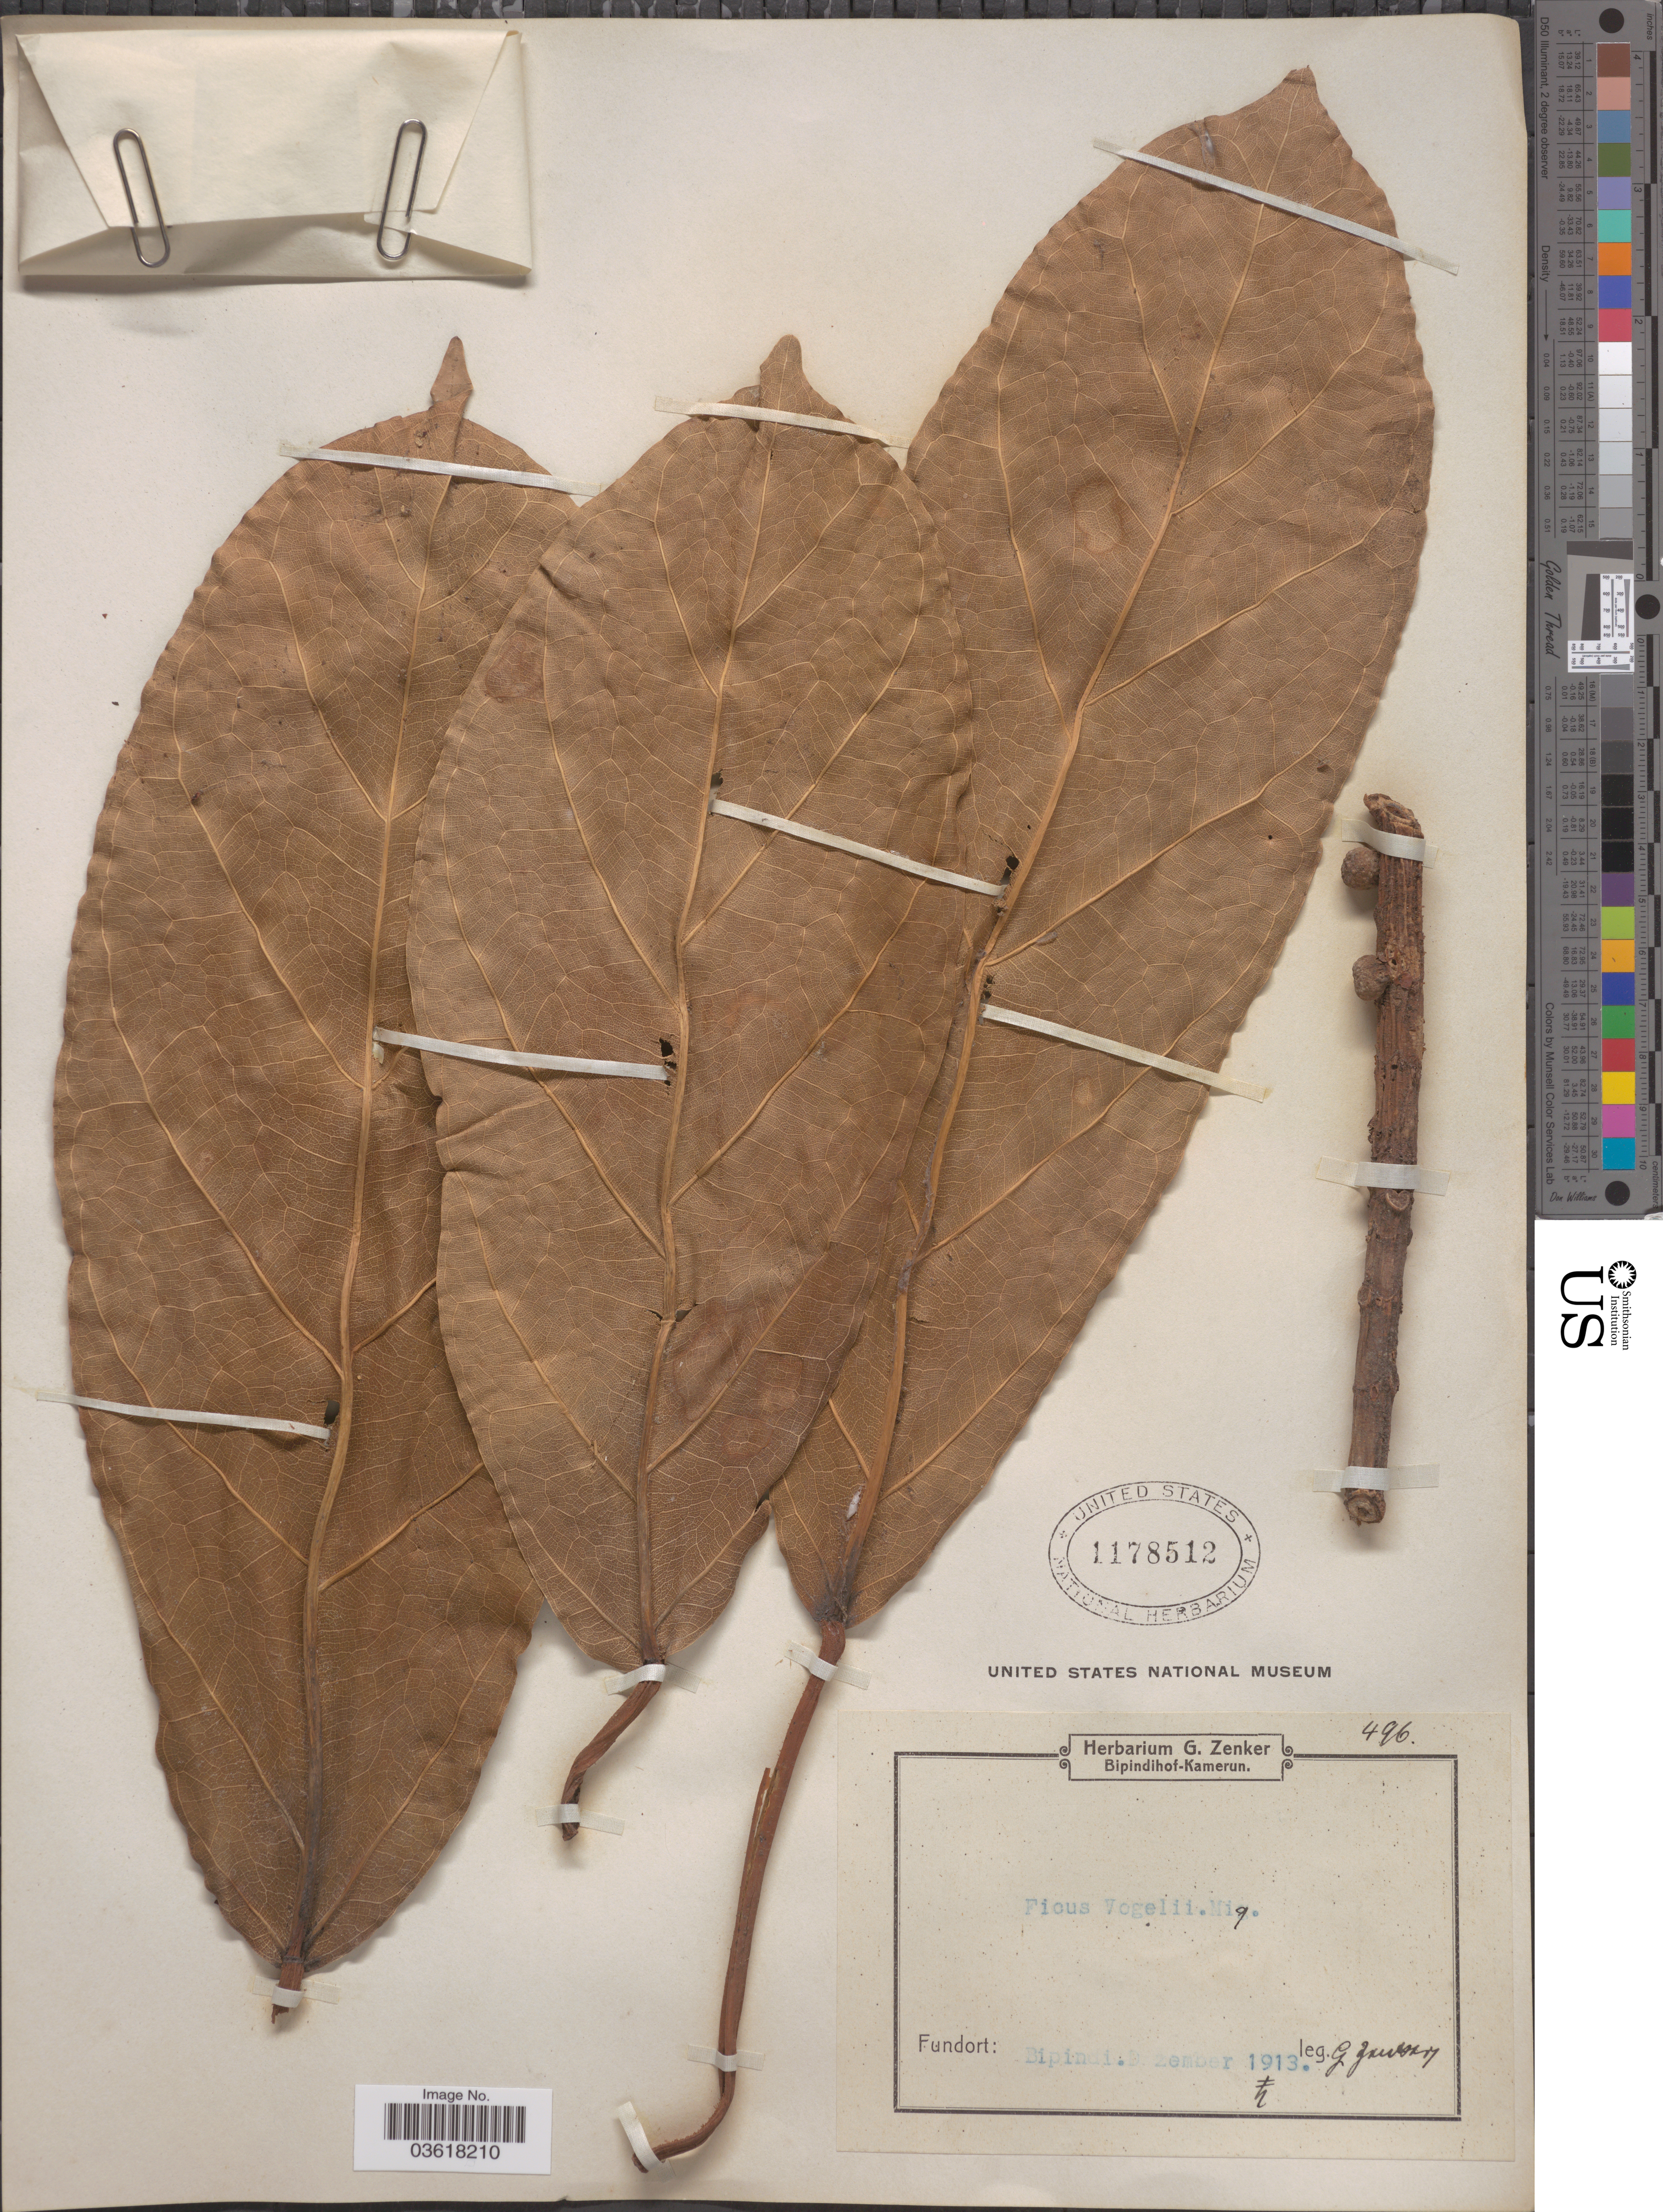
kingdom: Plantae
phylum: Tracheophyta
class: Magnoliopsida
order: Rosales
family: Moraceae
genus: Ficus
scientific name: Ficus vogelii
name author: (Miq.) Miq.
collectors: G. A. Zenker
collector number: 496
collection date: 1913-12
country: Cameroon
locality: Bipindi.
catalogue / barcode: US 1178512